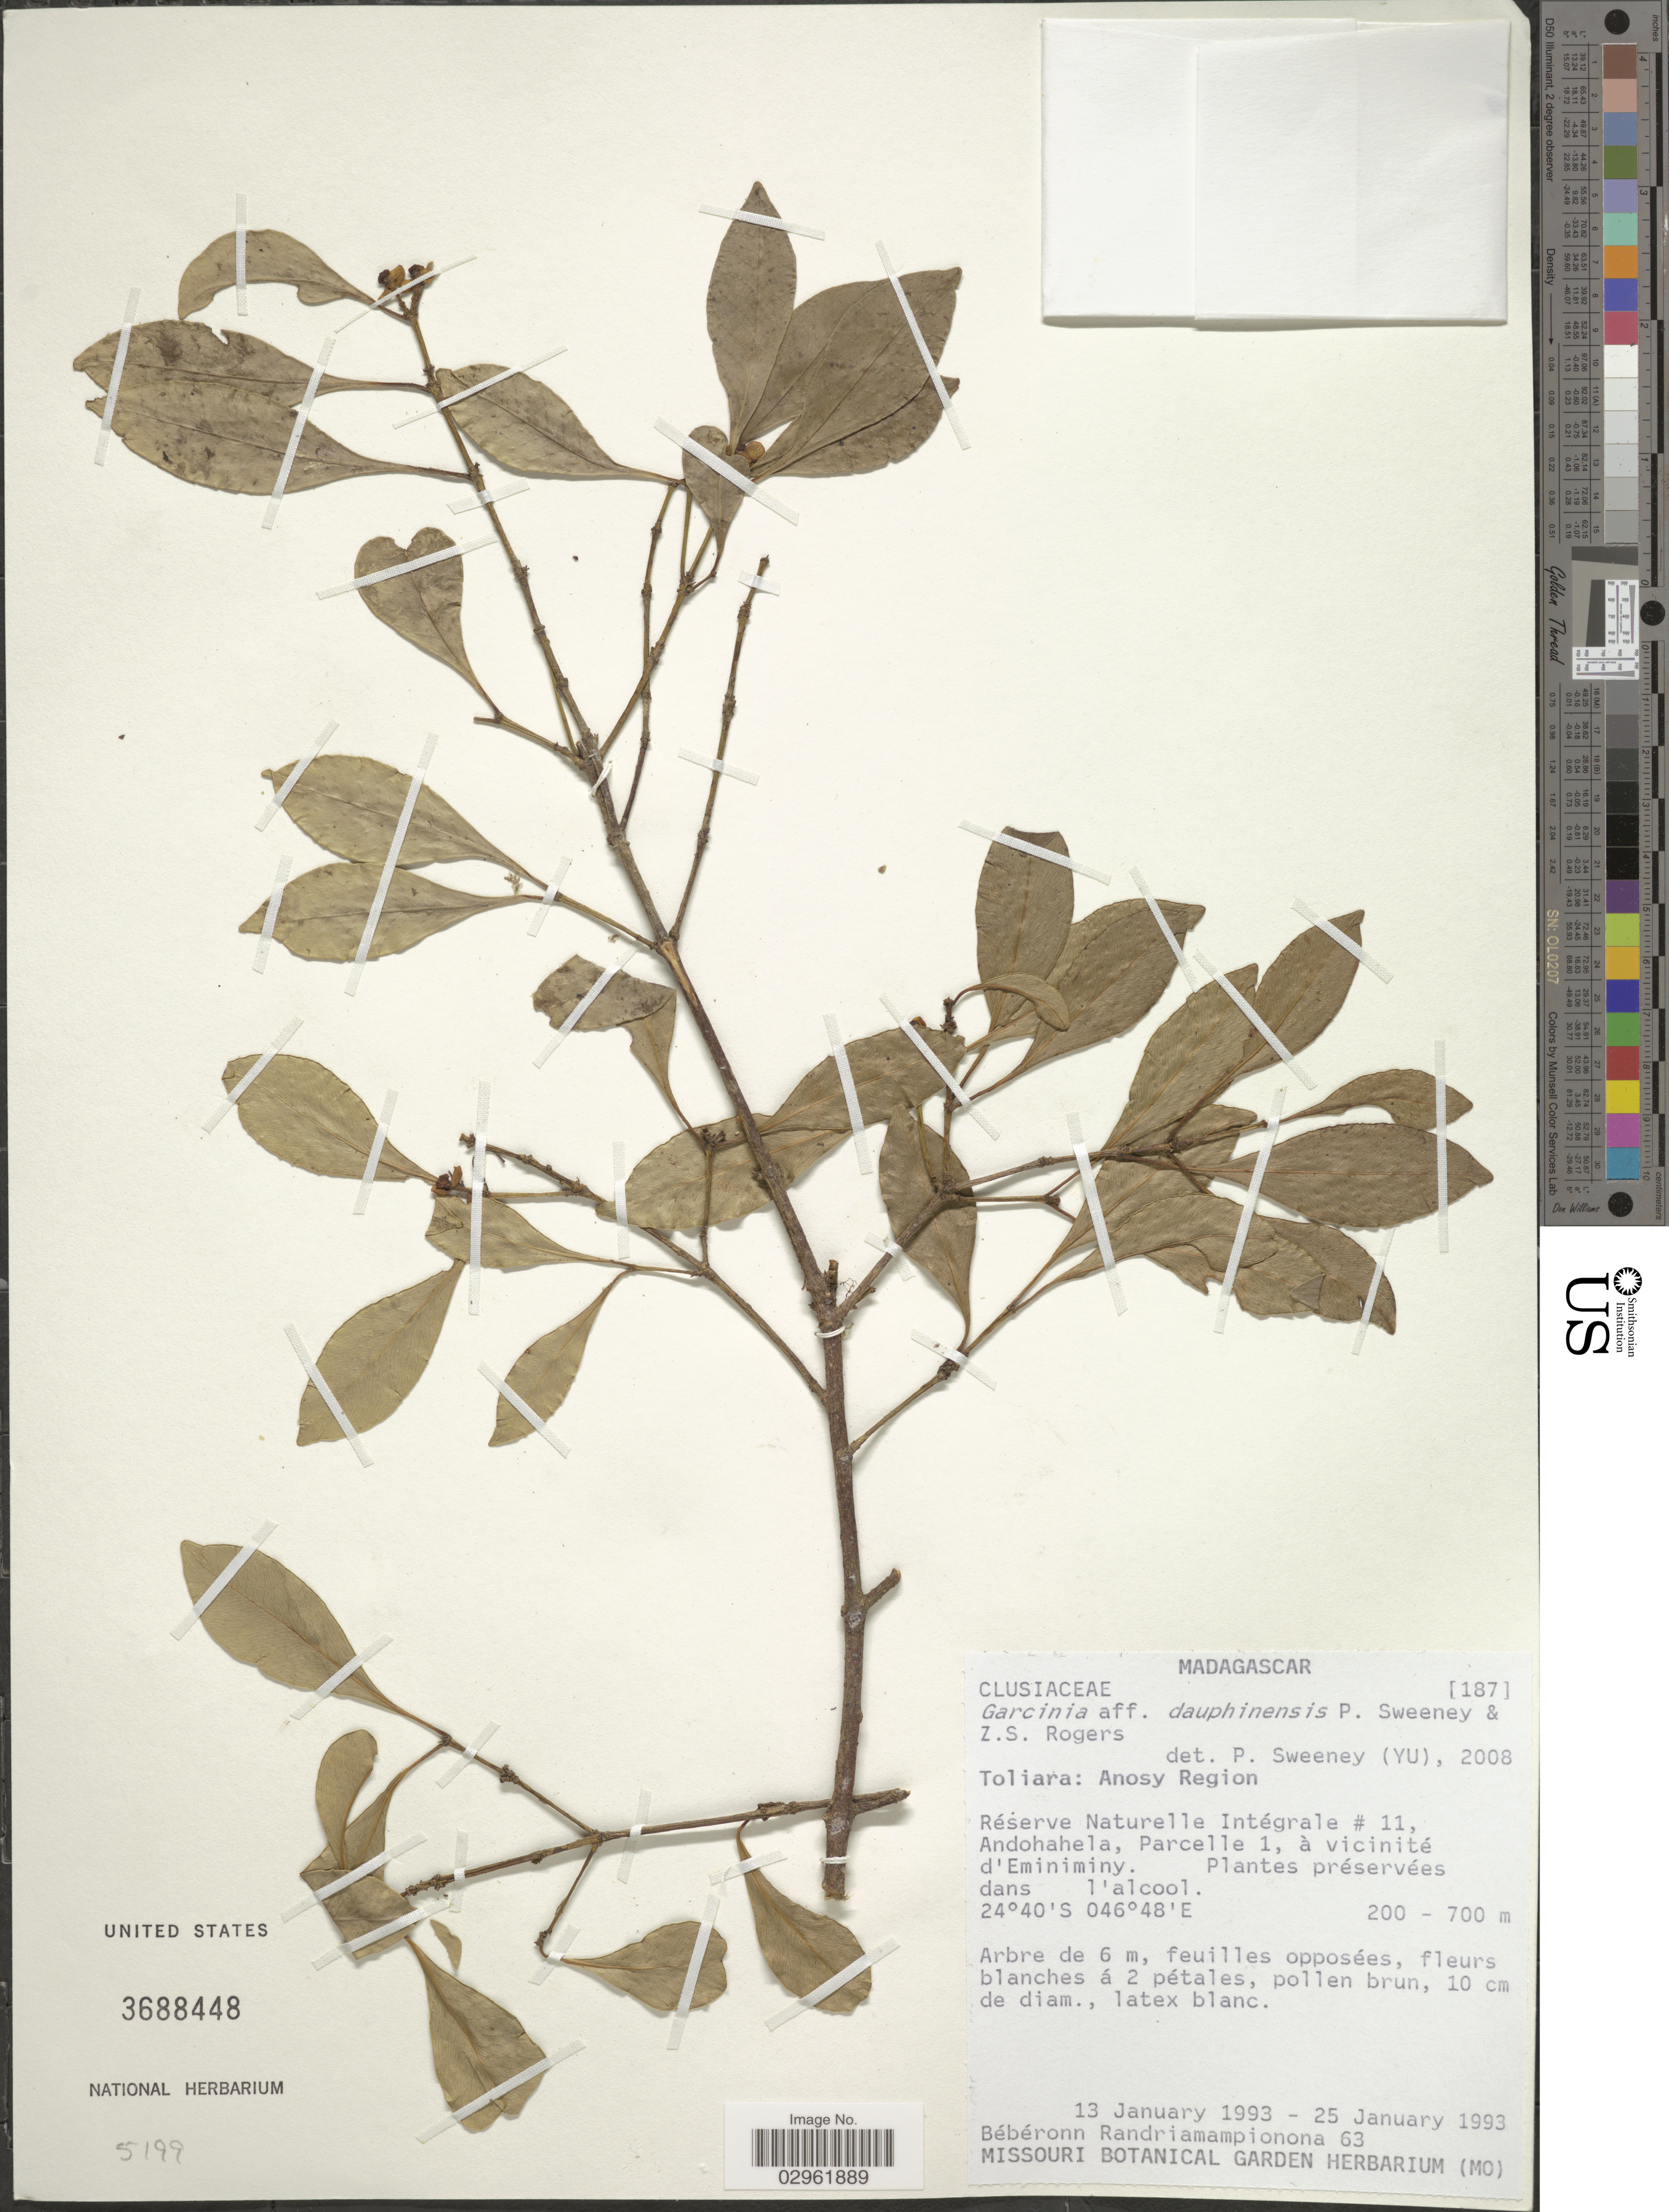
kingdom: Plantae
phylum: Tracheophyta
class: Magnoliopsida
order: Malpighiales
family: Clusiaceae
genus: Garcinia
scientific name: Garcinia dauphinensis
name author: P.W. Sweeney & Z.S. Rogers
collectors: B. Randriamampionona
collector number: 63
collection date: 1933-01-13/1993-01-25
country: Madagascar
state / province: Anosy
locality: Anosy Region, Réserve Naturelle Intégrale # 11, Andohahela, Parcelle 1, á vicinité d'Eminiminy.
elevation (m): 200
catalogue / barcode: US 3688448